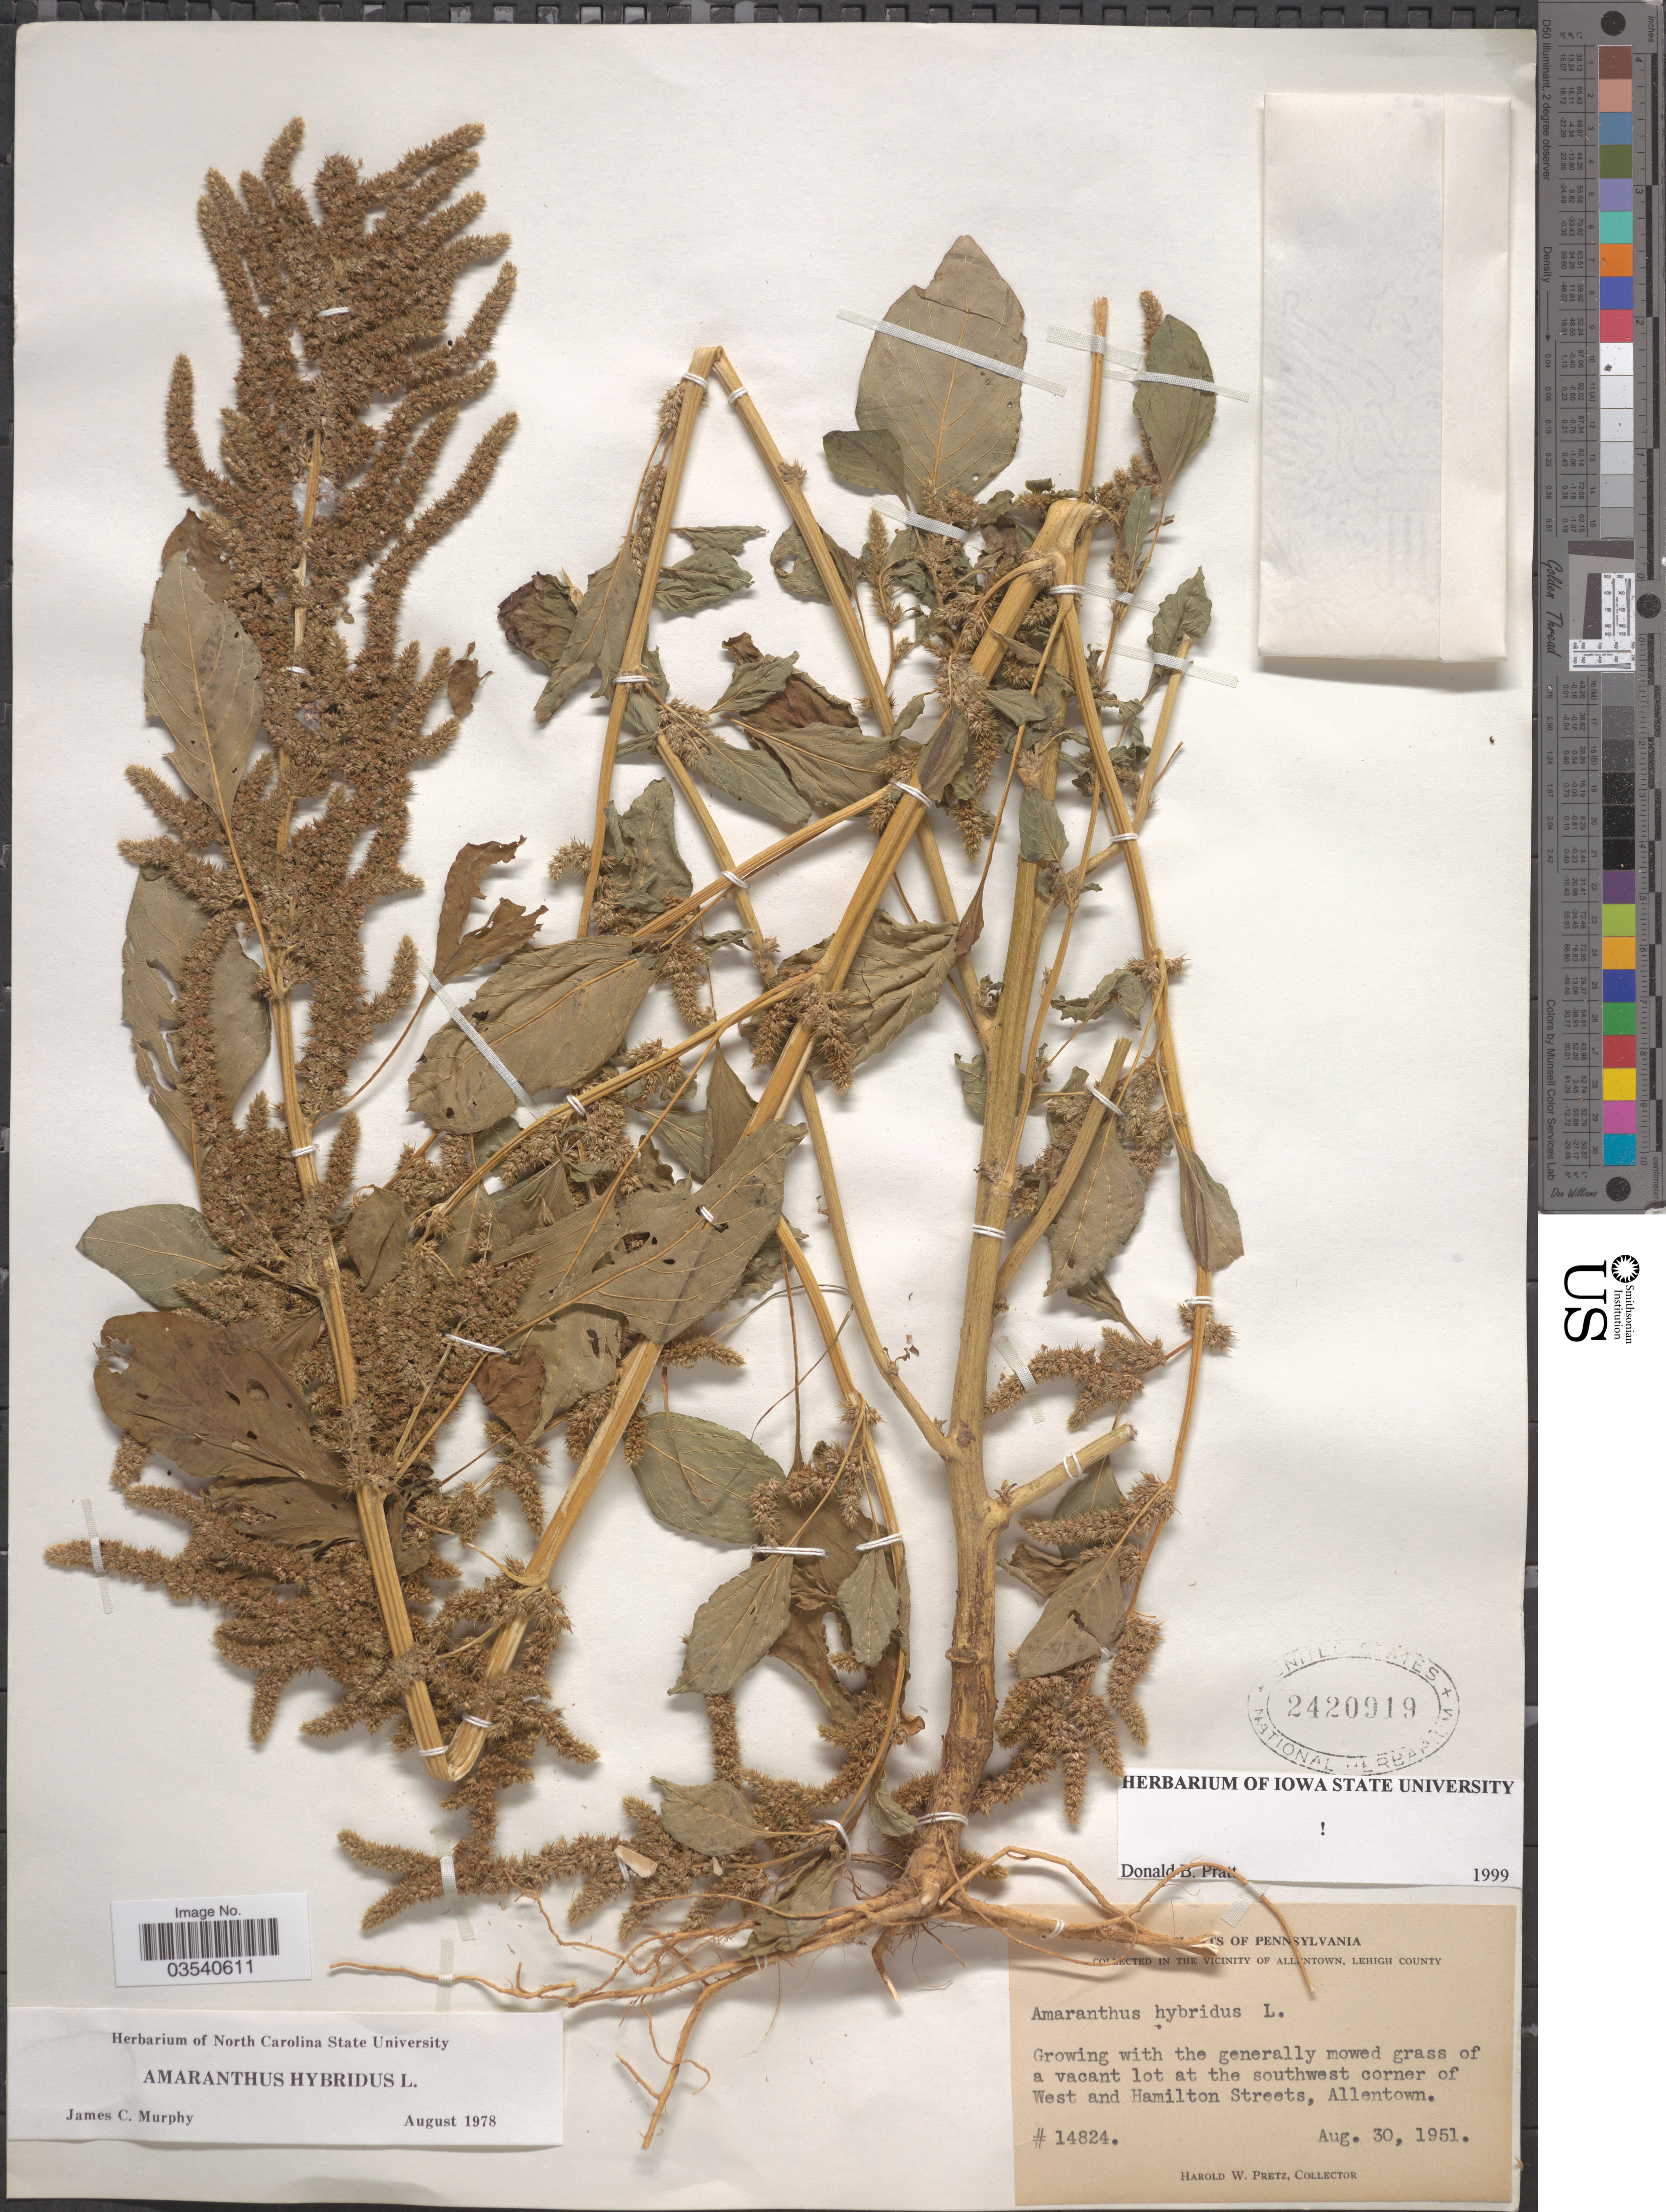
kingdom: Plantae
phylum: Tracheophyta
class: Magnoliopsida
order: Caryophyllales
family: Amaranthaceae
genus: Amaranthus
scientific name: Amaranthus hybridus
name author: L.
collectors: H. W. Pretz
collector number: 14824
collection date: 1951-08-30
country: United States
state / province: Pennsylvania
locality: The vicinity of Allentown, Lehigh County. The southwest corner of West and Hamilton Streets, Allentown.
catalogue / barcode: US 2420919